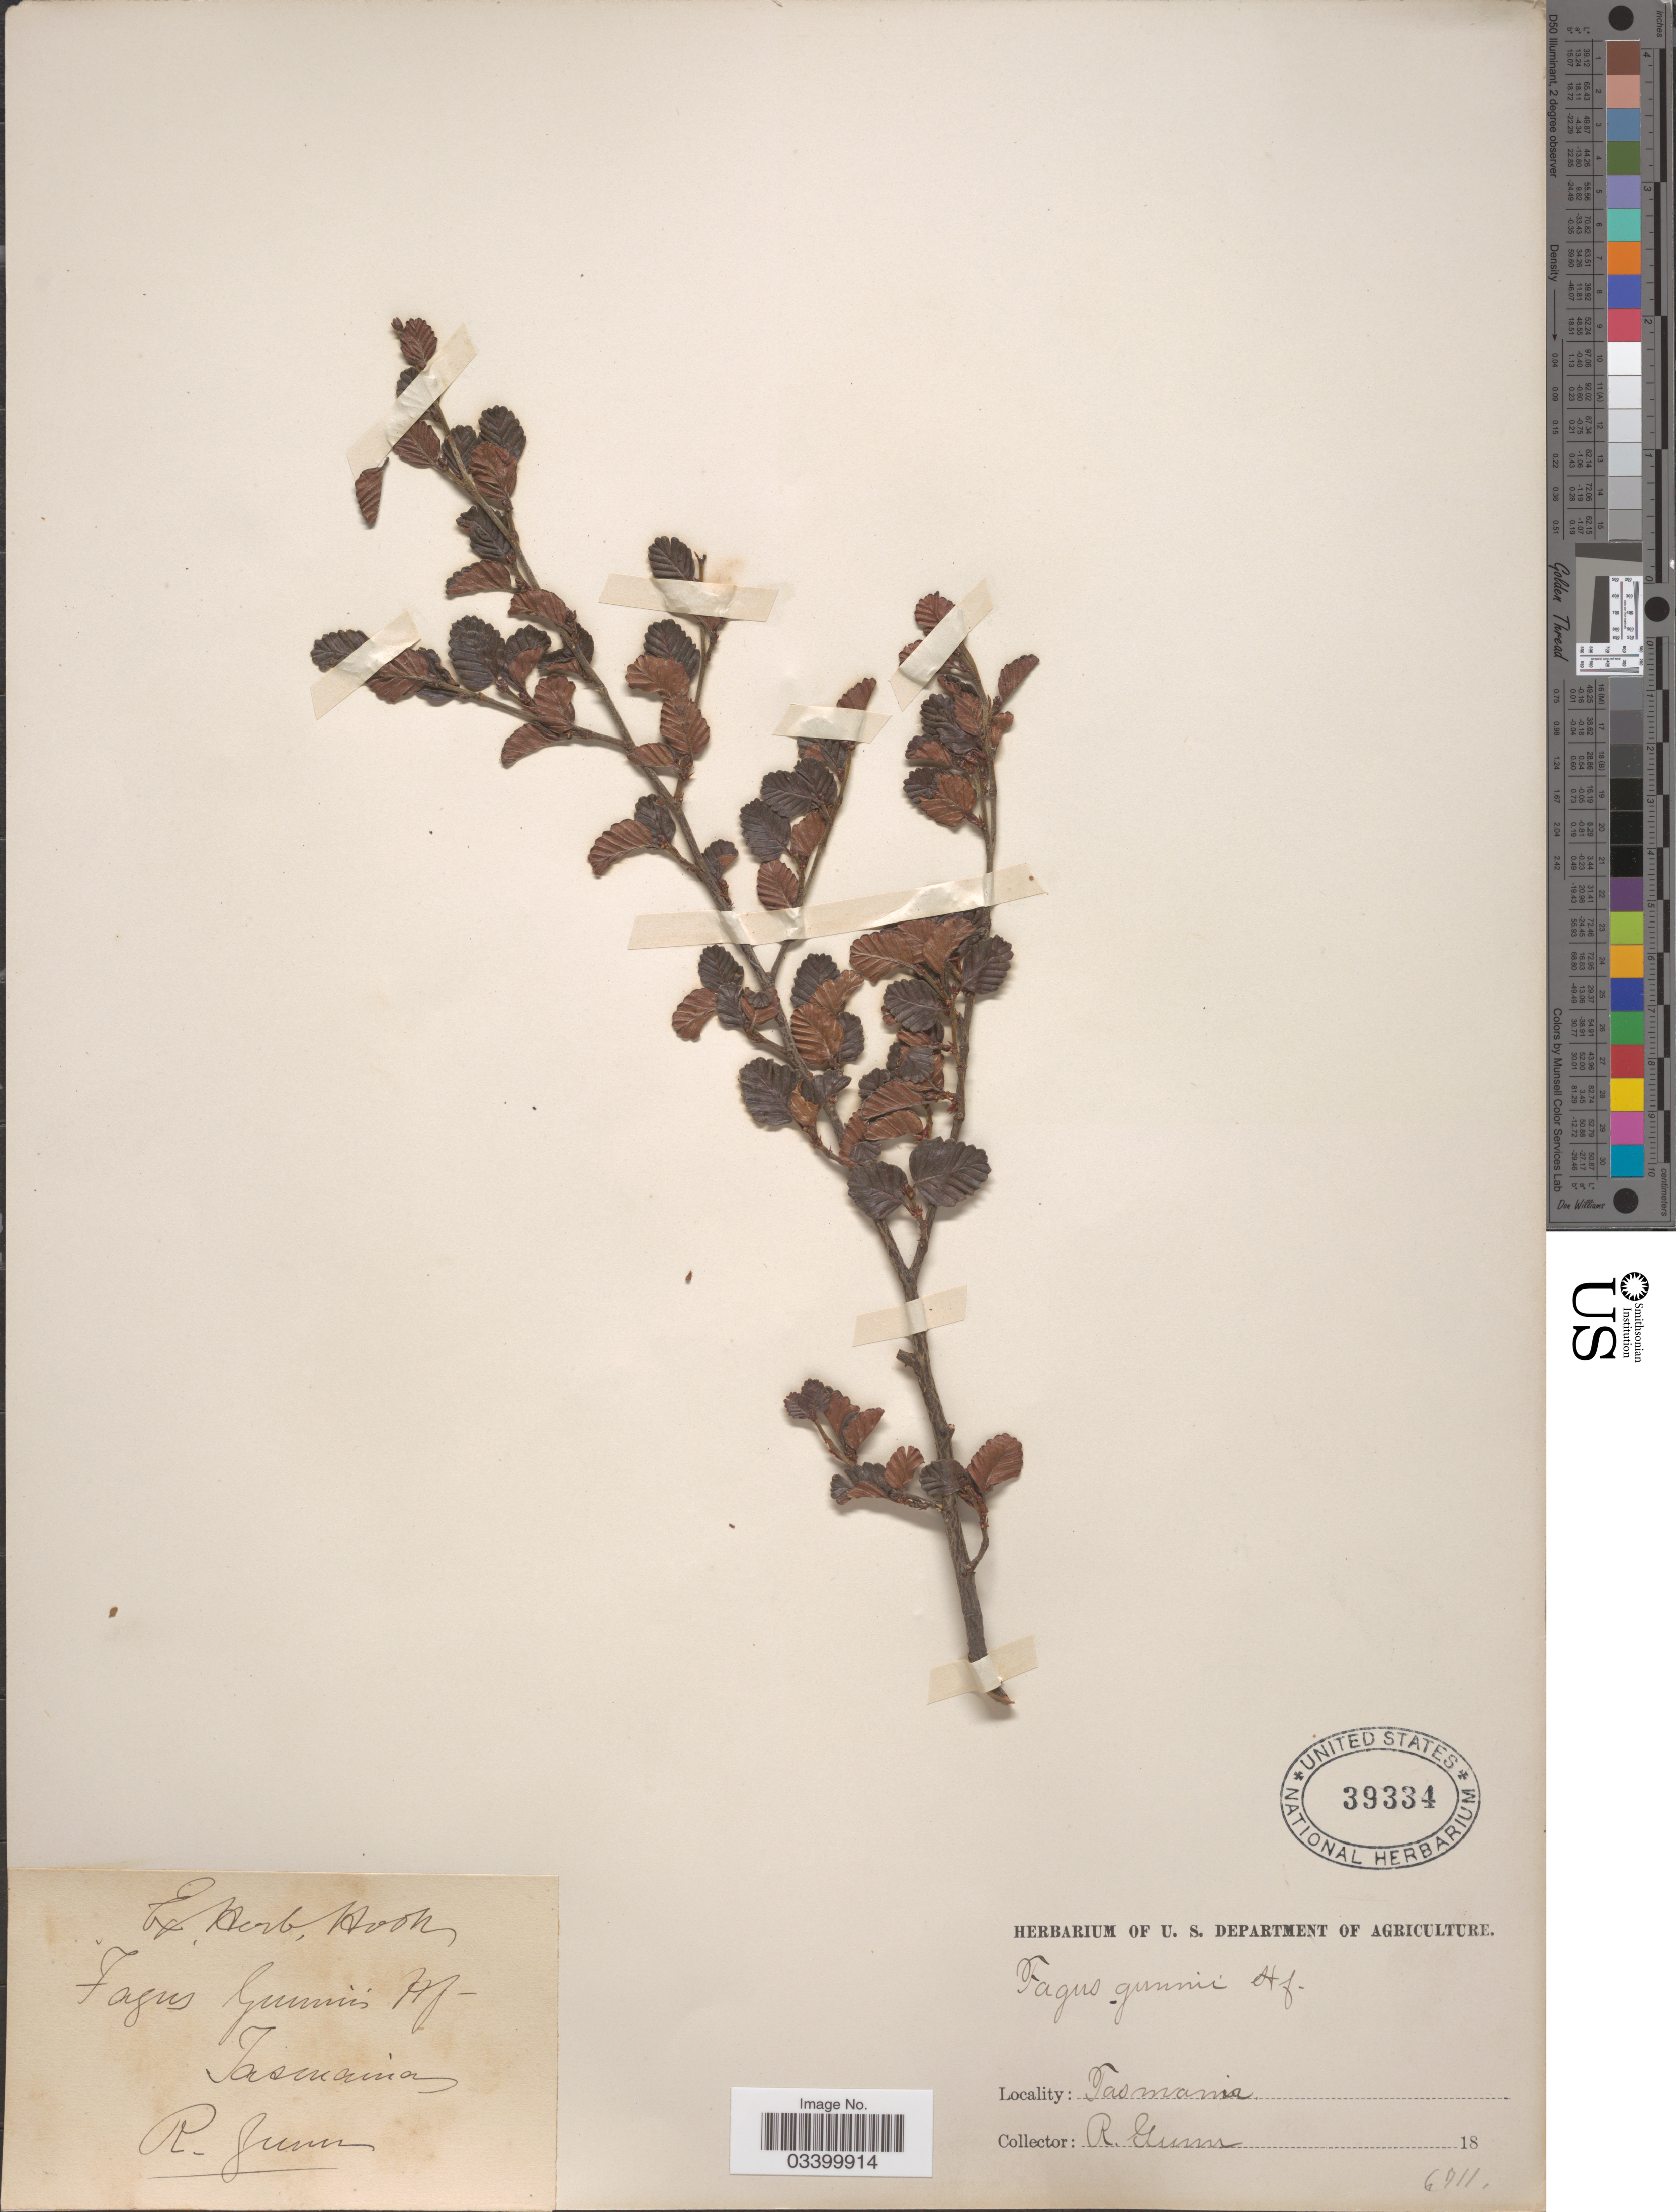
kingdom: Plantae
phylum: Tracheophyta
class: Magnoliopsida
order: Fagales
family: Fagaceae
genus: Fagus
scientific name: Fagus gunnii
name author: Hook. f.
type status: Possible Type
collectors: R. Gunn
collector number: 6711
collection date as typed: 18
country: Australia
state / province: Tasmania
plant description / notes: Protologue, "Hab. Summit of Mount Olympus, Van Diemen's Land; alt. 4500-5000 feet, R. Gunn, Esq."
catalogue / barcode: US 39334